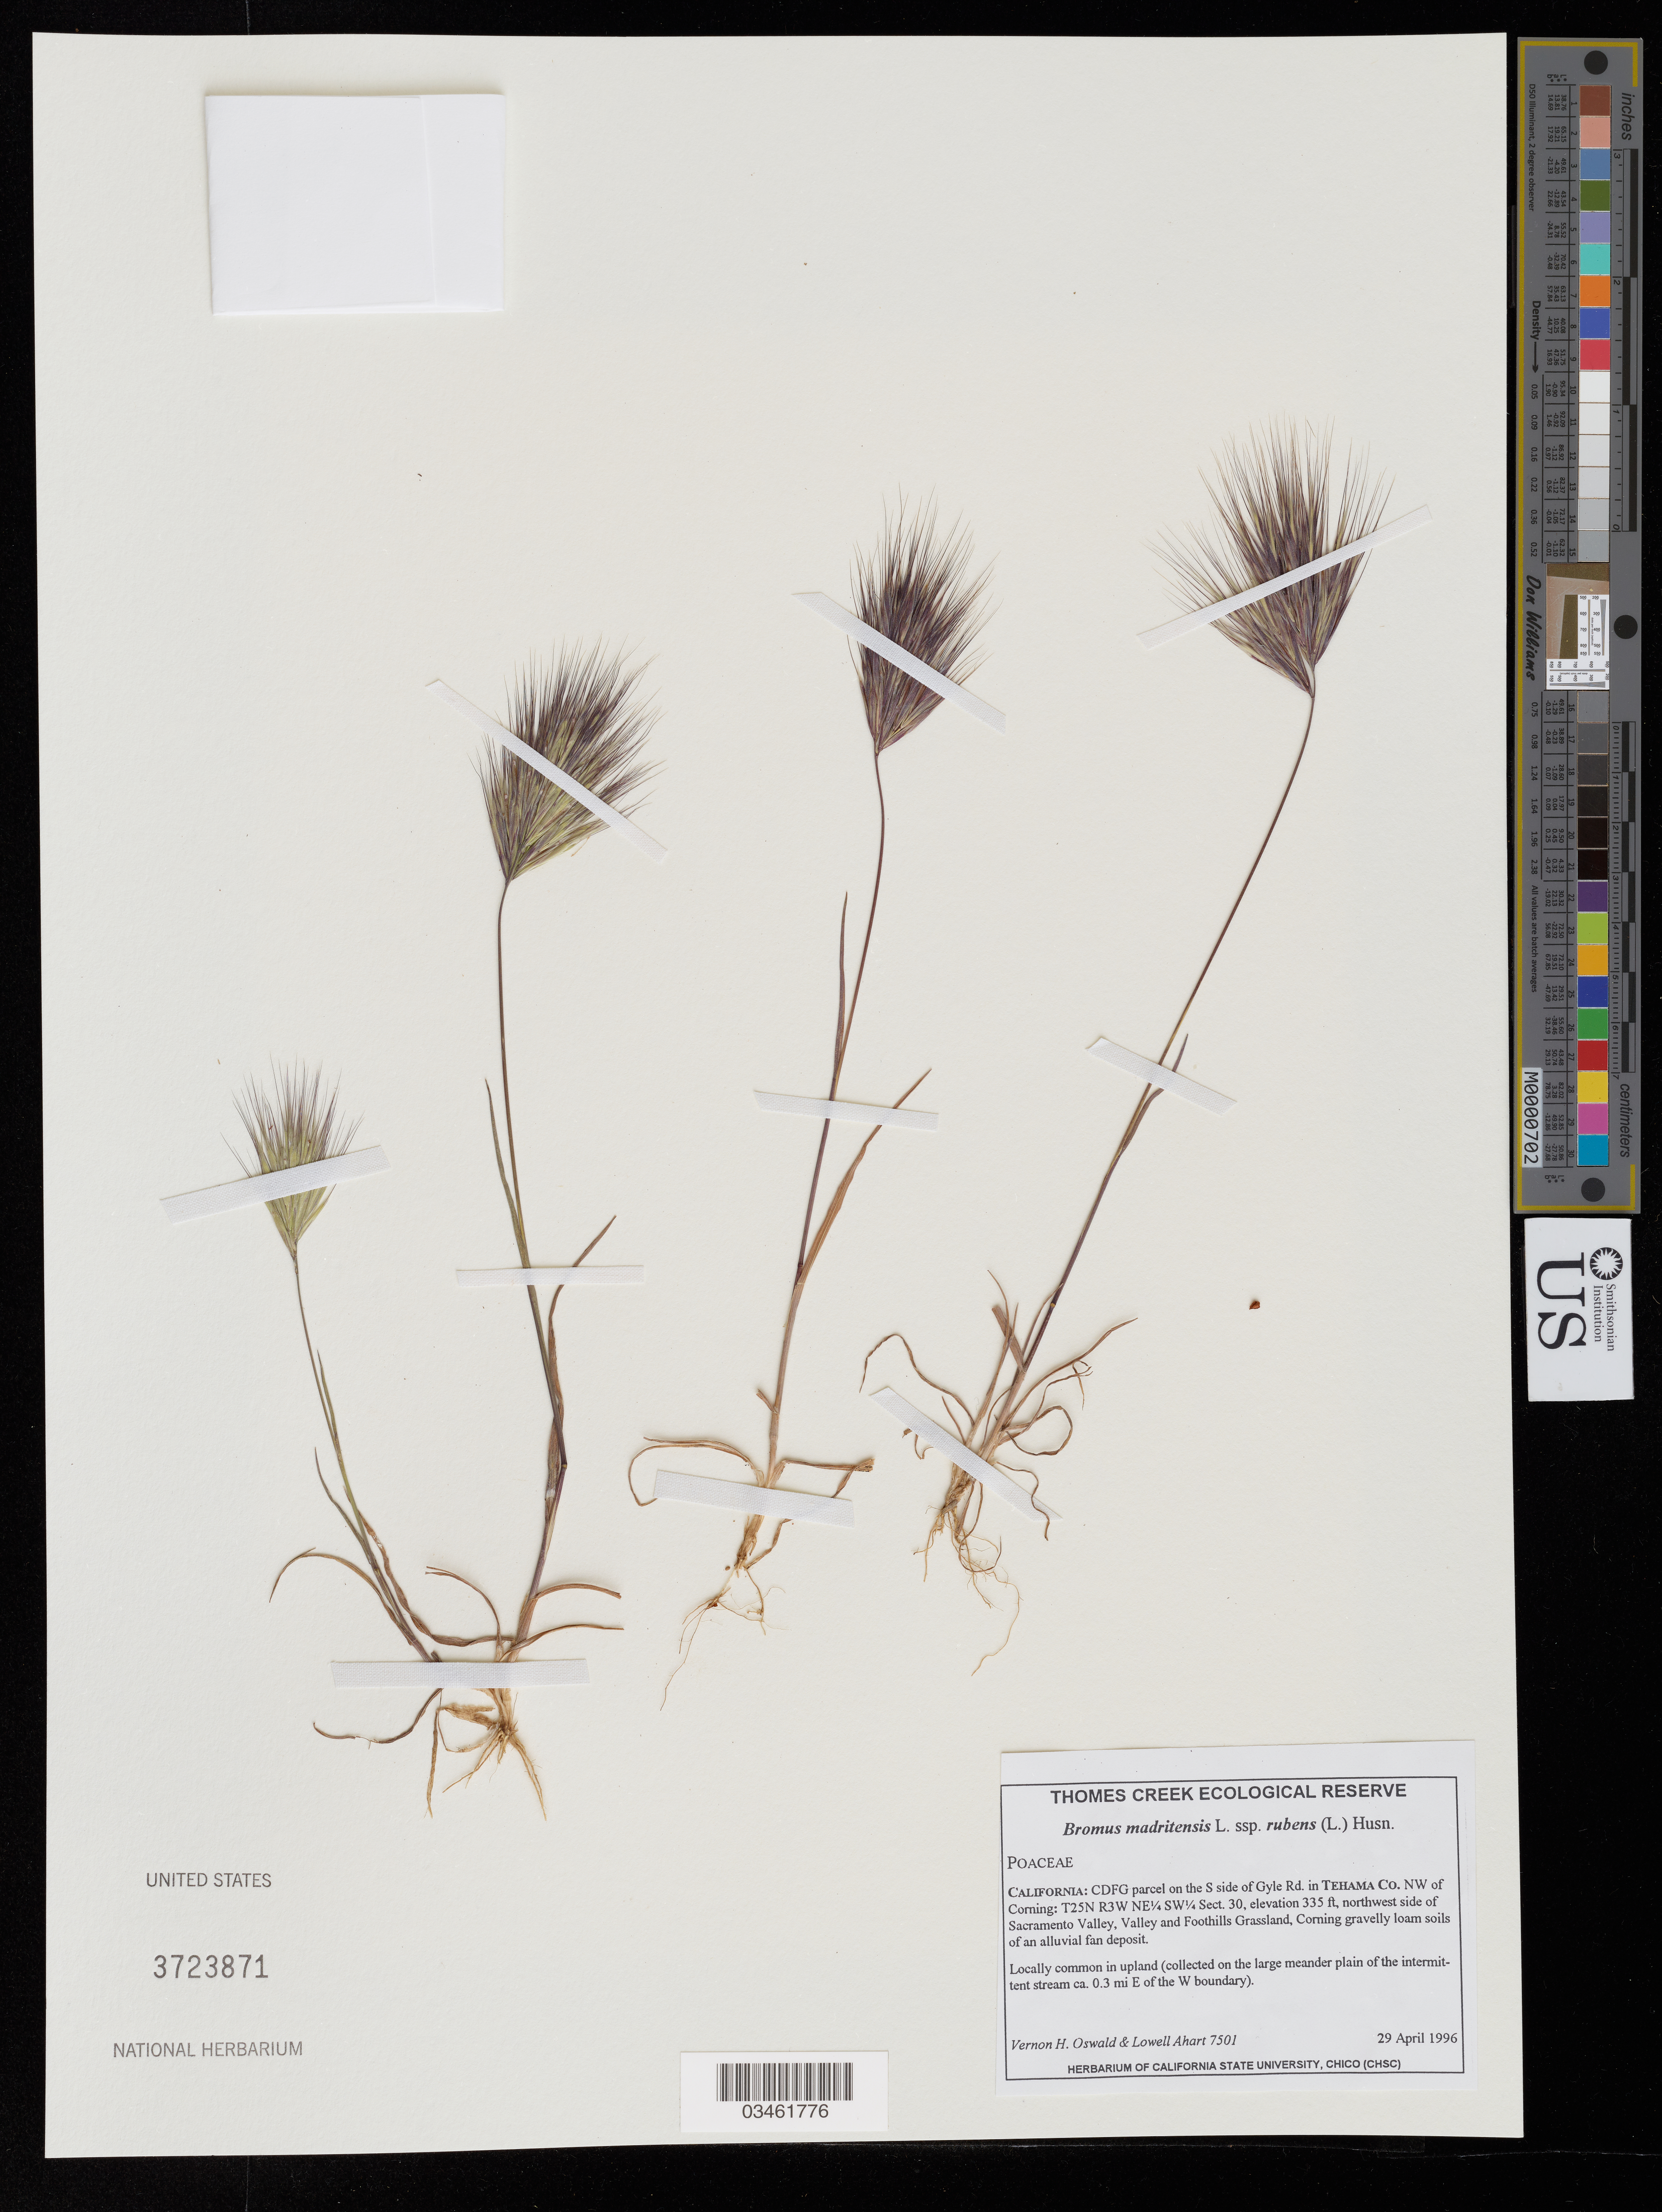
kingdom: Plantae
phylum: Tracheophyta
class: Liliopsida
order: Poales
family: Poaceae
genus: Bromus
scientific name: Bromus madritensis subsp. rubens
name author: (L.) Husn.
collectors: V. Oswald & L. Ahart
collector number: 7501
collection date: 1996-04-29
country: United States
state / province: California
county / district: Tehama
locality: Thomes Creek Ecological Reserve. CDFG parcel on the S side of Gyle Rd. in Tehama Co. NW of Corning: T25N R3W NE¼ SW¼ Sect. 30, northwest side of Sacramento Valley, Valley and Foothills Grassland, Corning gravelly loam soils of an alluvial fan deposit. Locally common in upland (collected on the large meander plain of the intermittent stream ca. 0.3 mi E of the W boundary).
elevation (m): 102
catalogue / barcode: US 3723871